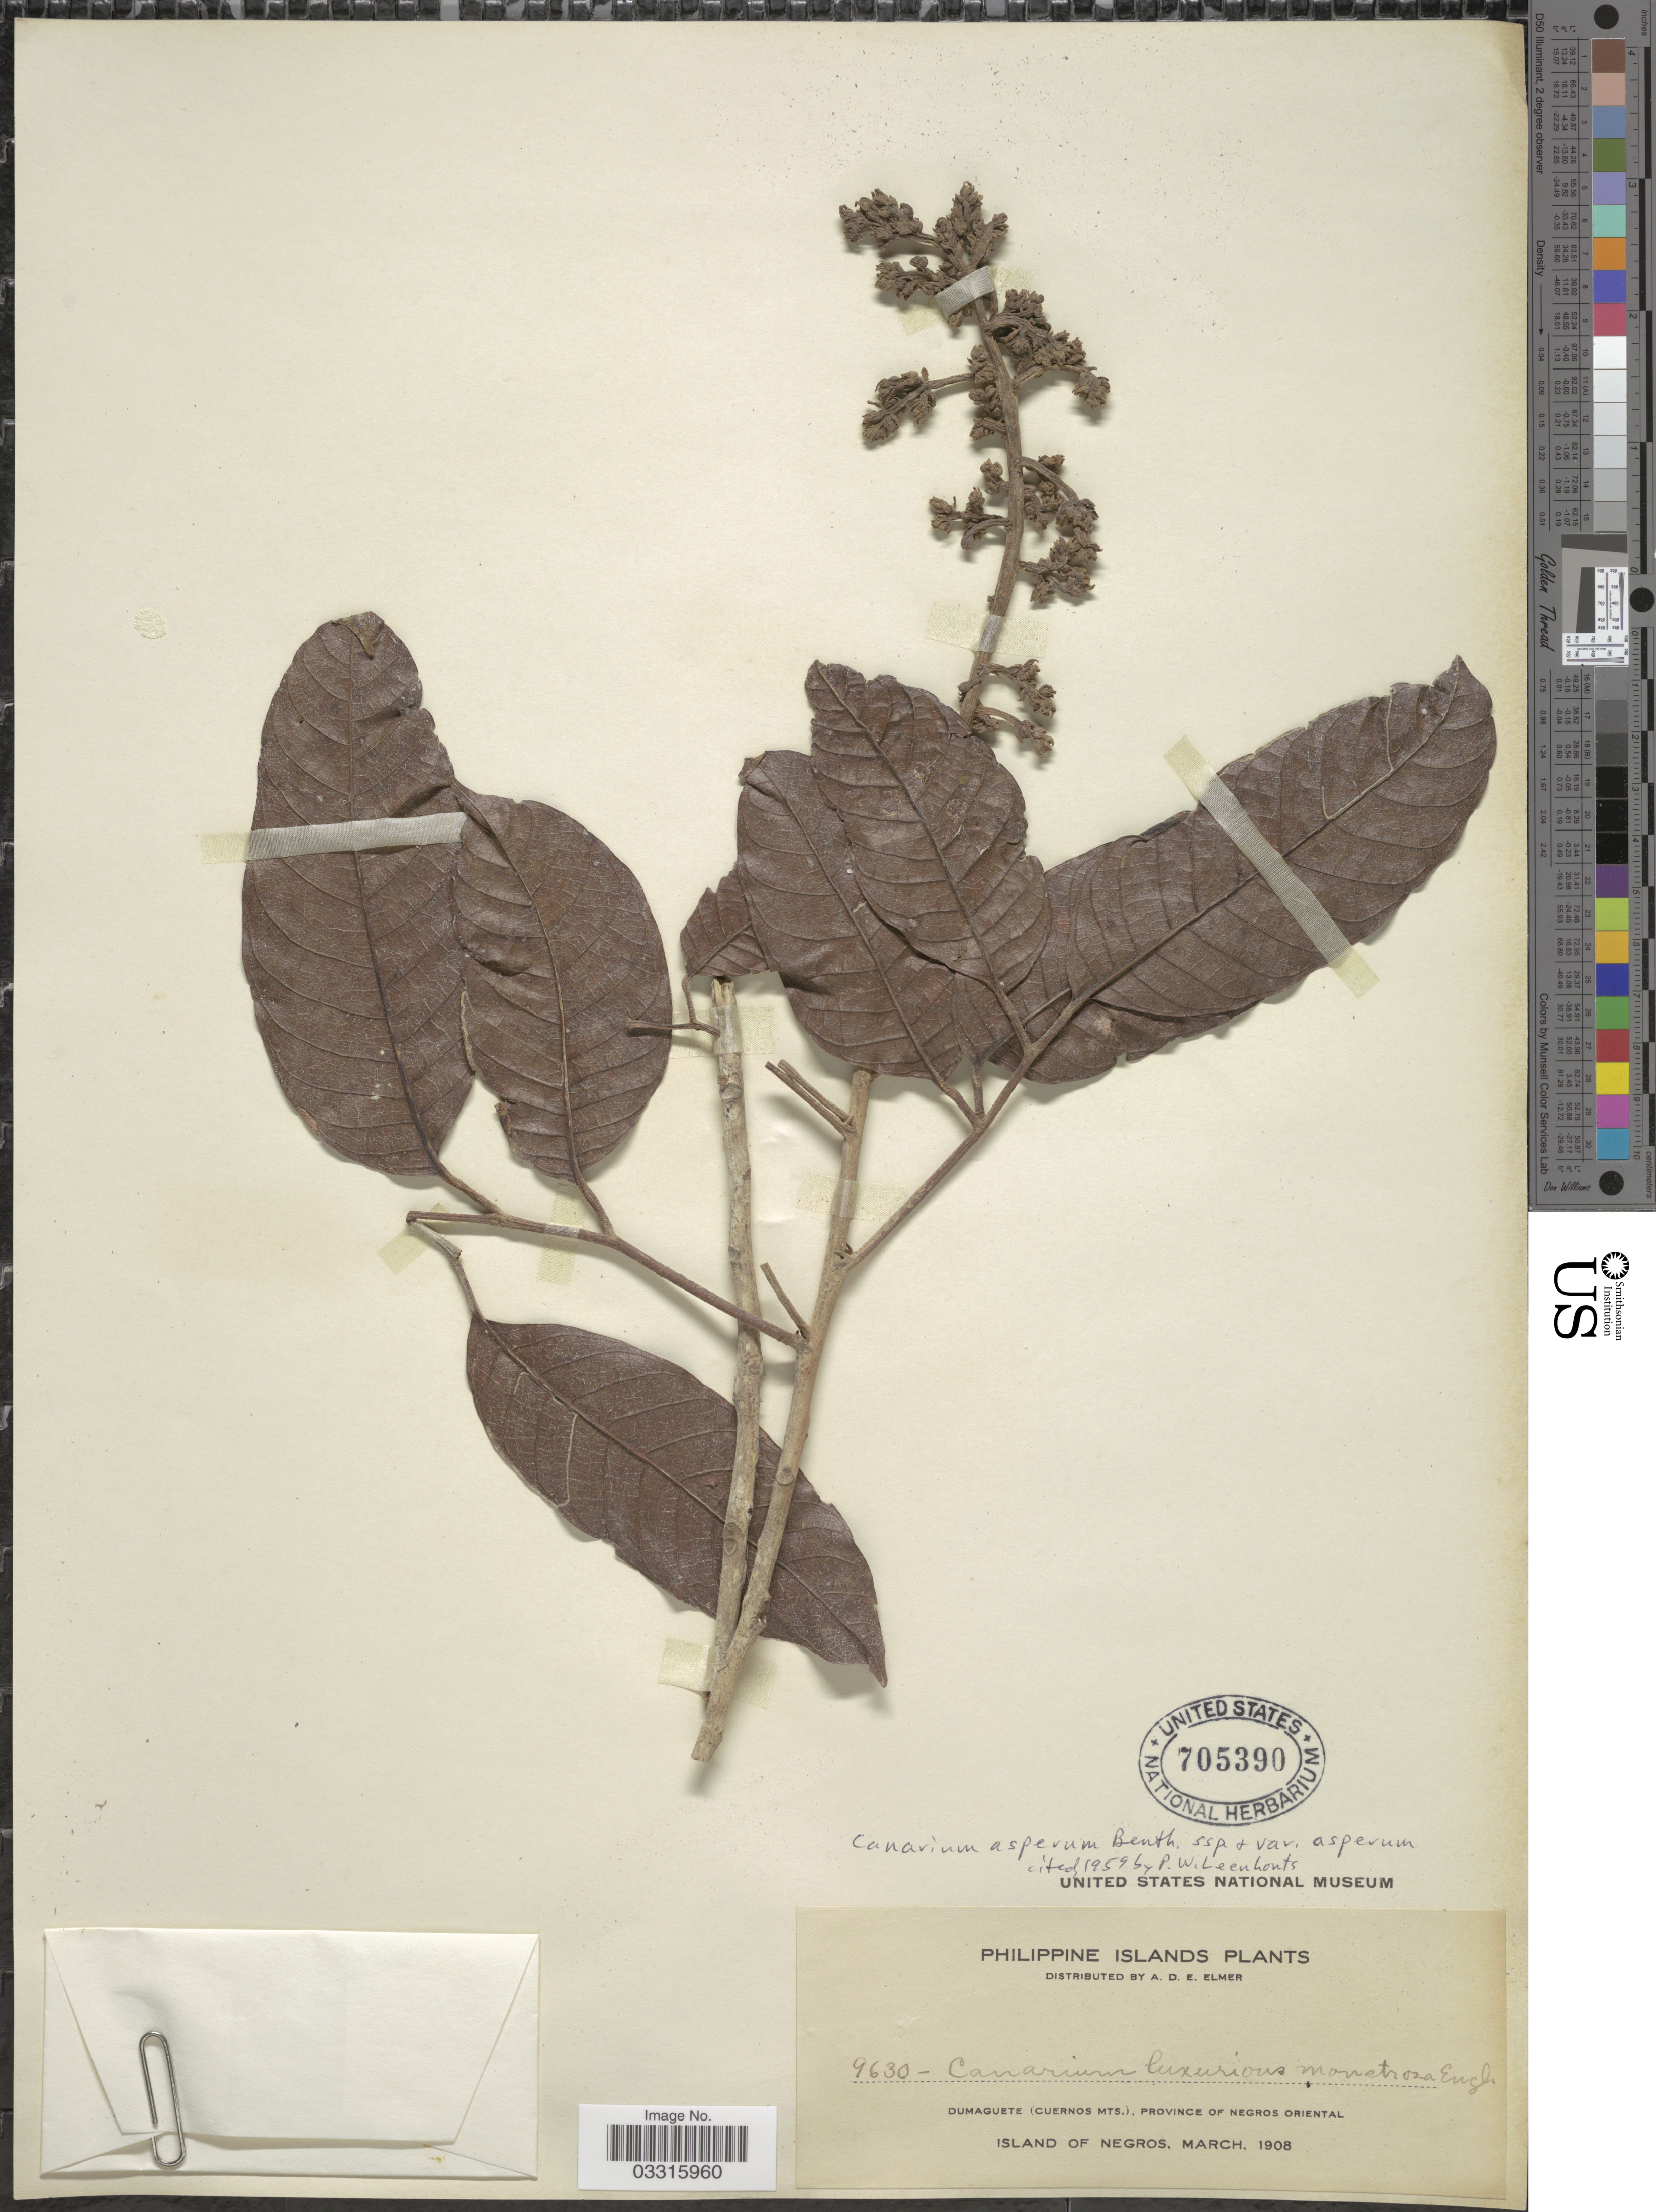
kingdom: Plantae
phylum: Tracheophyta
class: Magnoliopsida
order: Sapindales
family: Burseraceae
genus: Canarium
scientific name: Canarium asperum subsp. asperum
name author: Benth.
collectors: A. D. E. Elmer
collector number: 9630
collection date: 1908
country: Philippines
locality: Dumaguete (Cuernos Mts.), Province of Negros Oriental. Island of Negros.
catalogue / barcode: US 705390